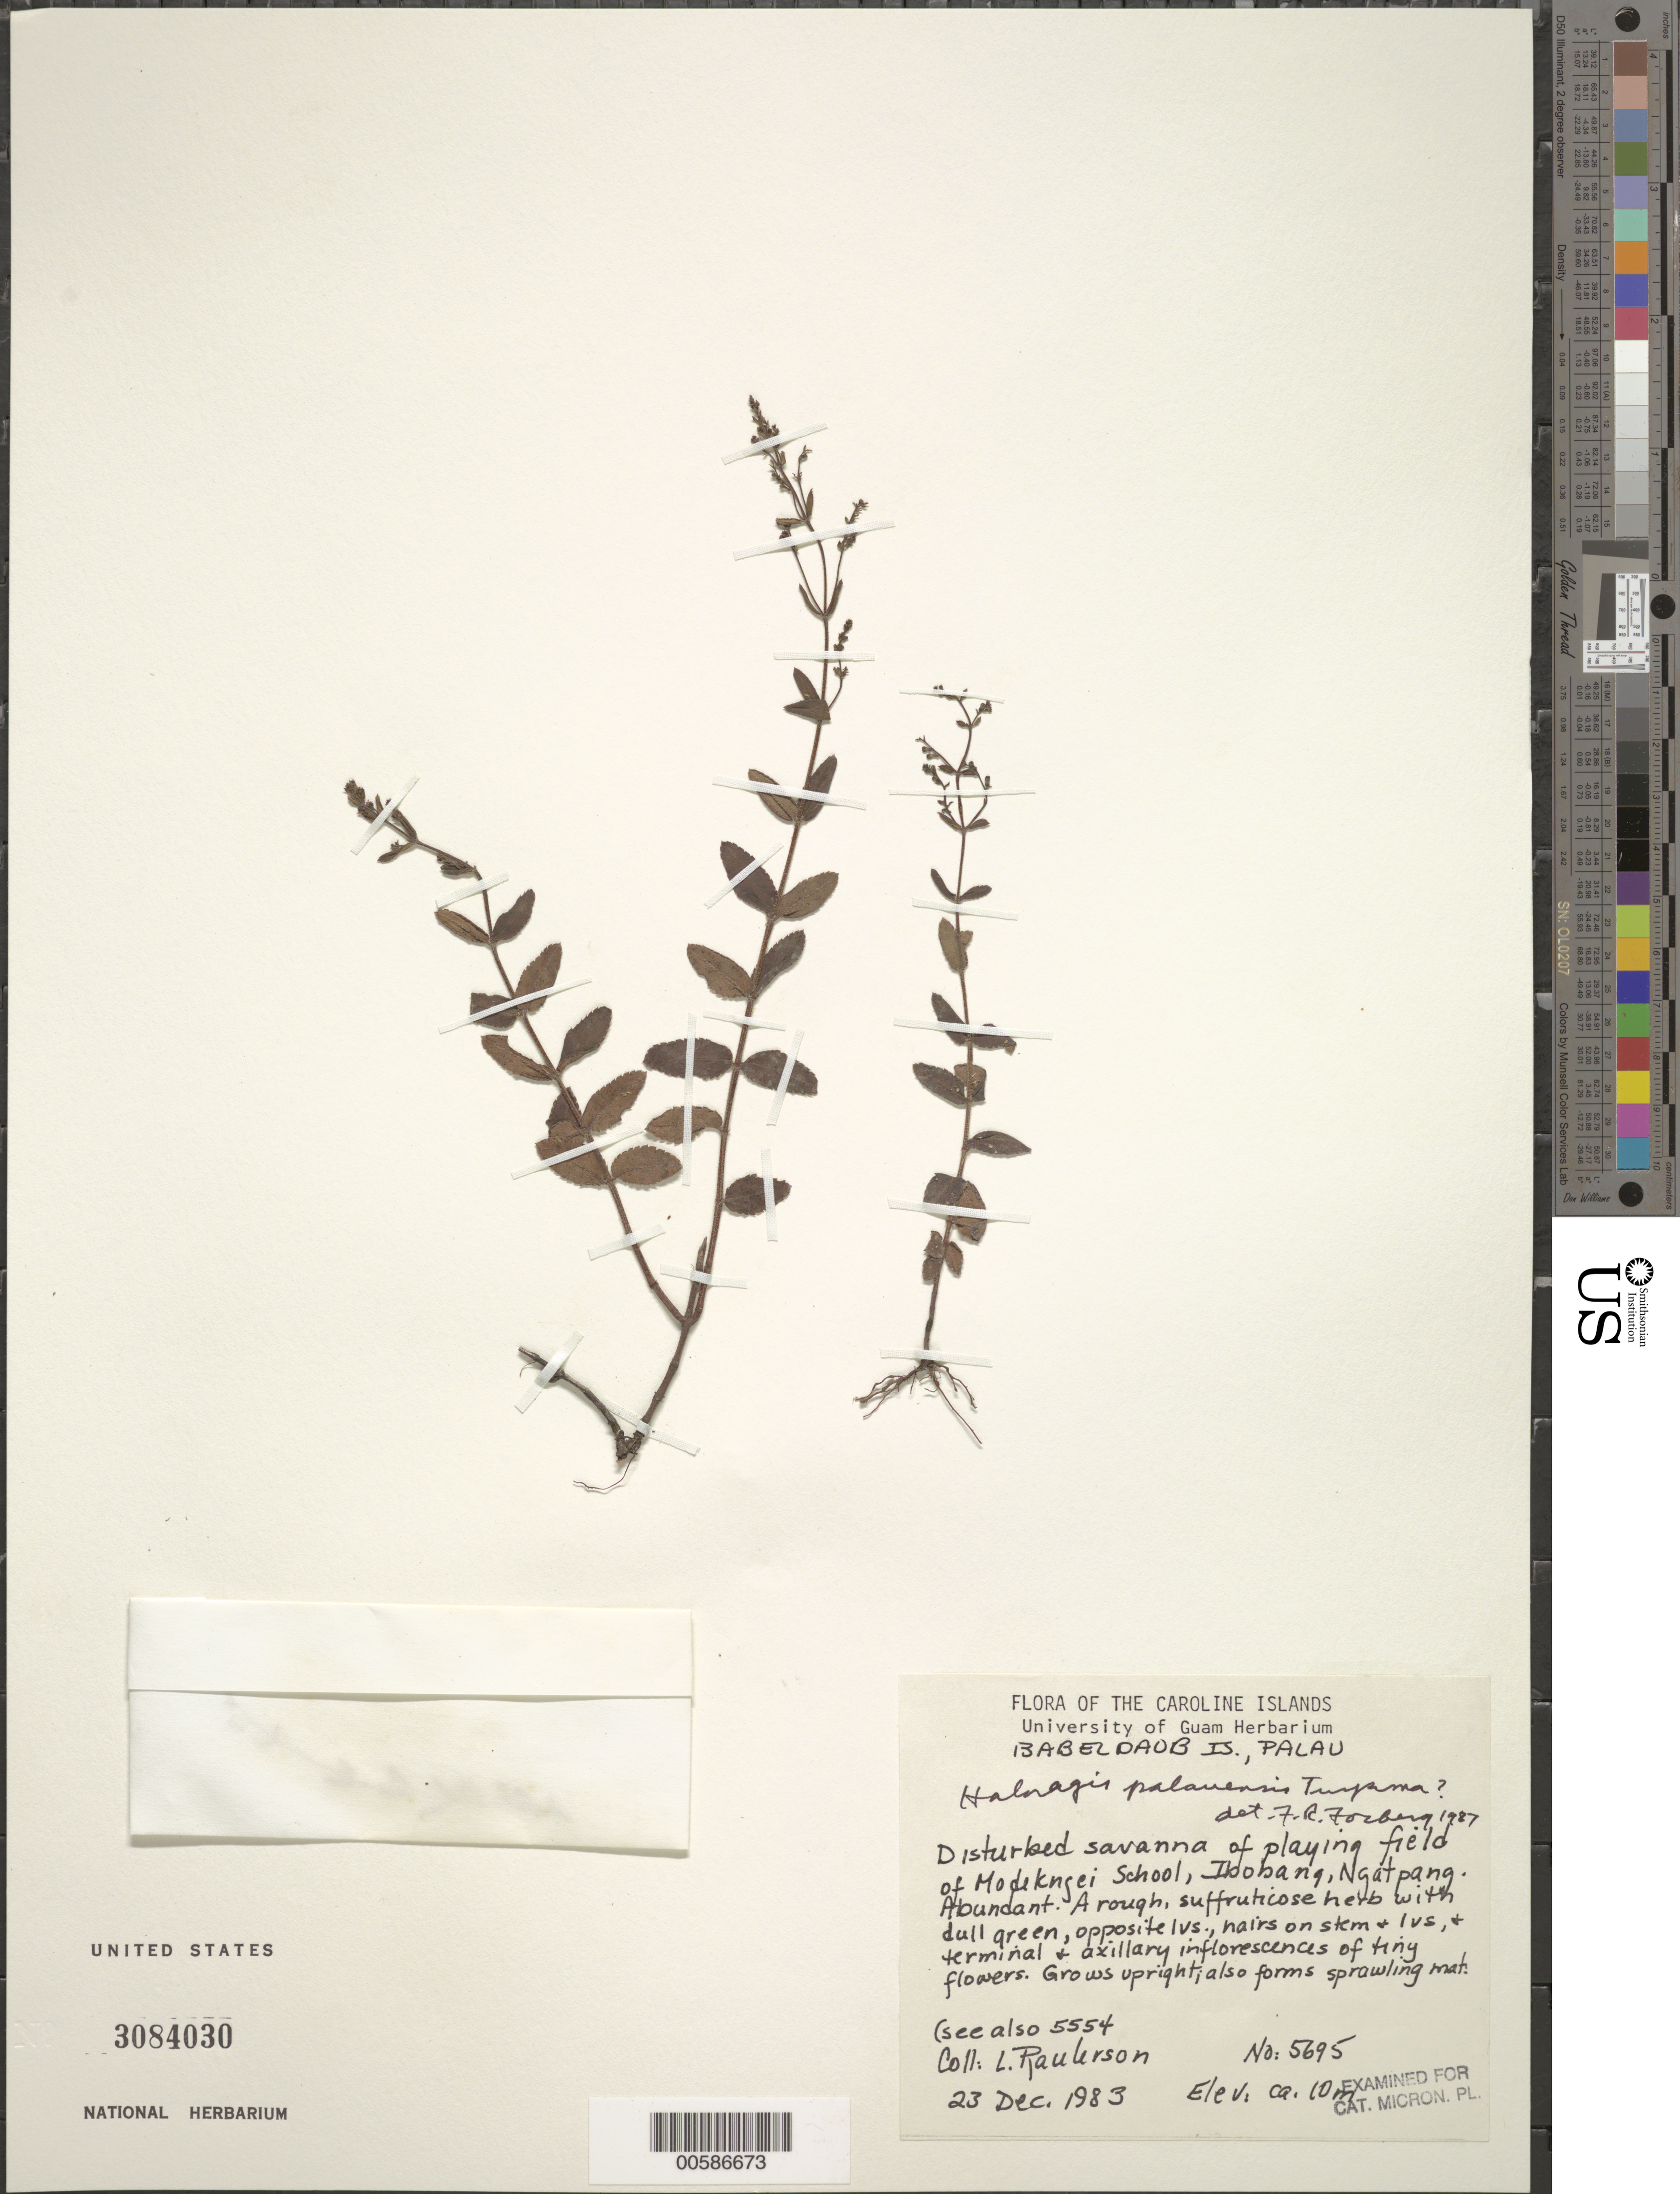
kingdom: Plantae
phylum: Tracheophyta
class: Magnoliopsida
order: Saxifragales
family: Haloragaceae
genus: Haloragis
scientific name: Haloragis palauensis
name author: Tuyama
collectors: L. Raulerson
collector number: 5695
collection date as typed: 23 Dec 1983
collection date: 1983-12-23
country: Palau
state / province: Ngatpang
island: Babeldaob [Babelthuap]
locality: Area near teachers housing E-SE of Modekngei school buildings, Ibobang,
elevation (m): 10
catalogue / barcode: US 3084030